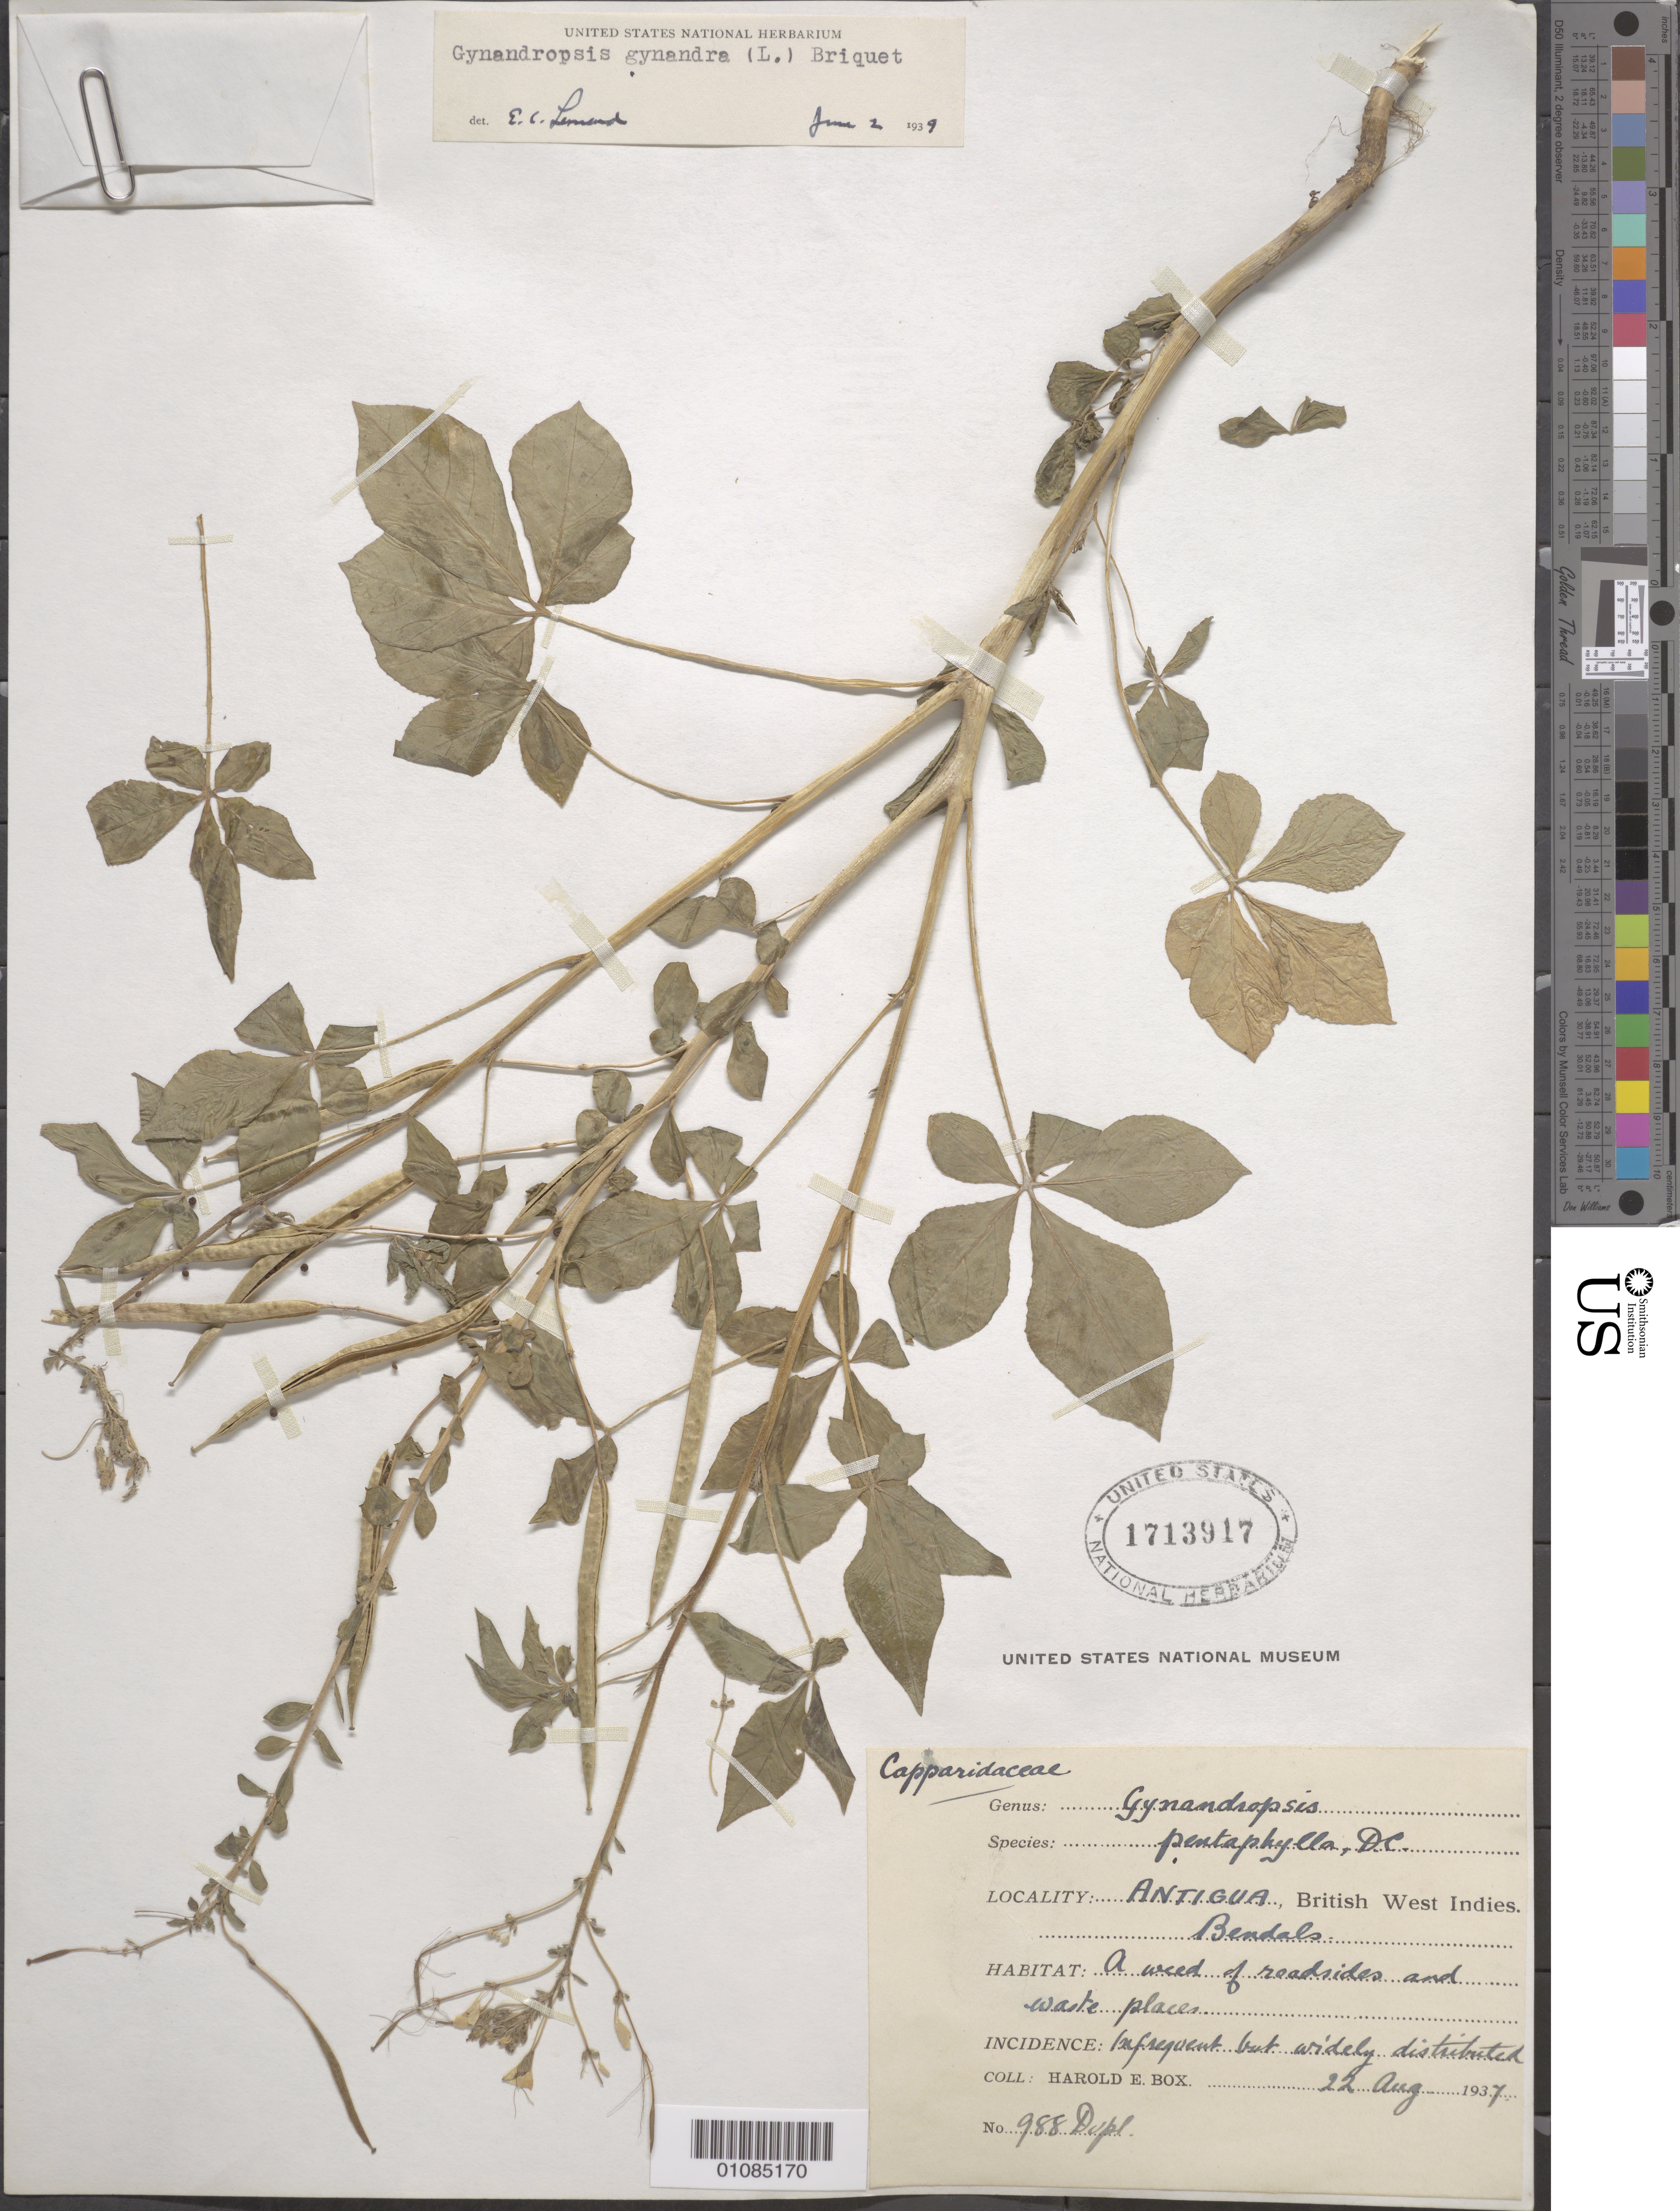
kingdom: Plantae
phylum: Tracheophyta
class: Magnoliopsida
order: Brassicales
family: Cleomaceae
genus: Gynandropsis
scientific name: Gynandropsis gynandra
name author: (L.) Briq.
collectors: H. E. Box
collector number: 988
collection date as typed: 22 Aug 1937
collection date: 1937-08-22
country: Antigua and Barbuda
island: Antigua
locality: Bendals(?)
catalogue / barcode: US 1713917